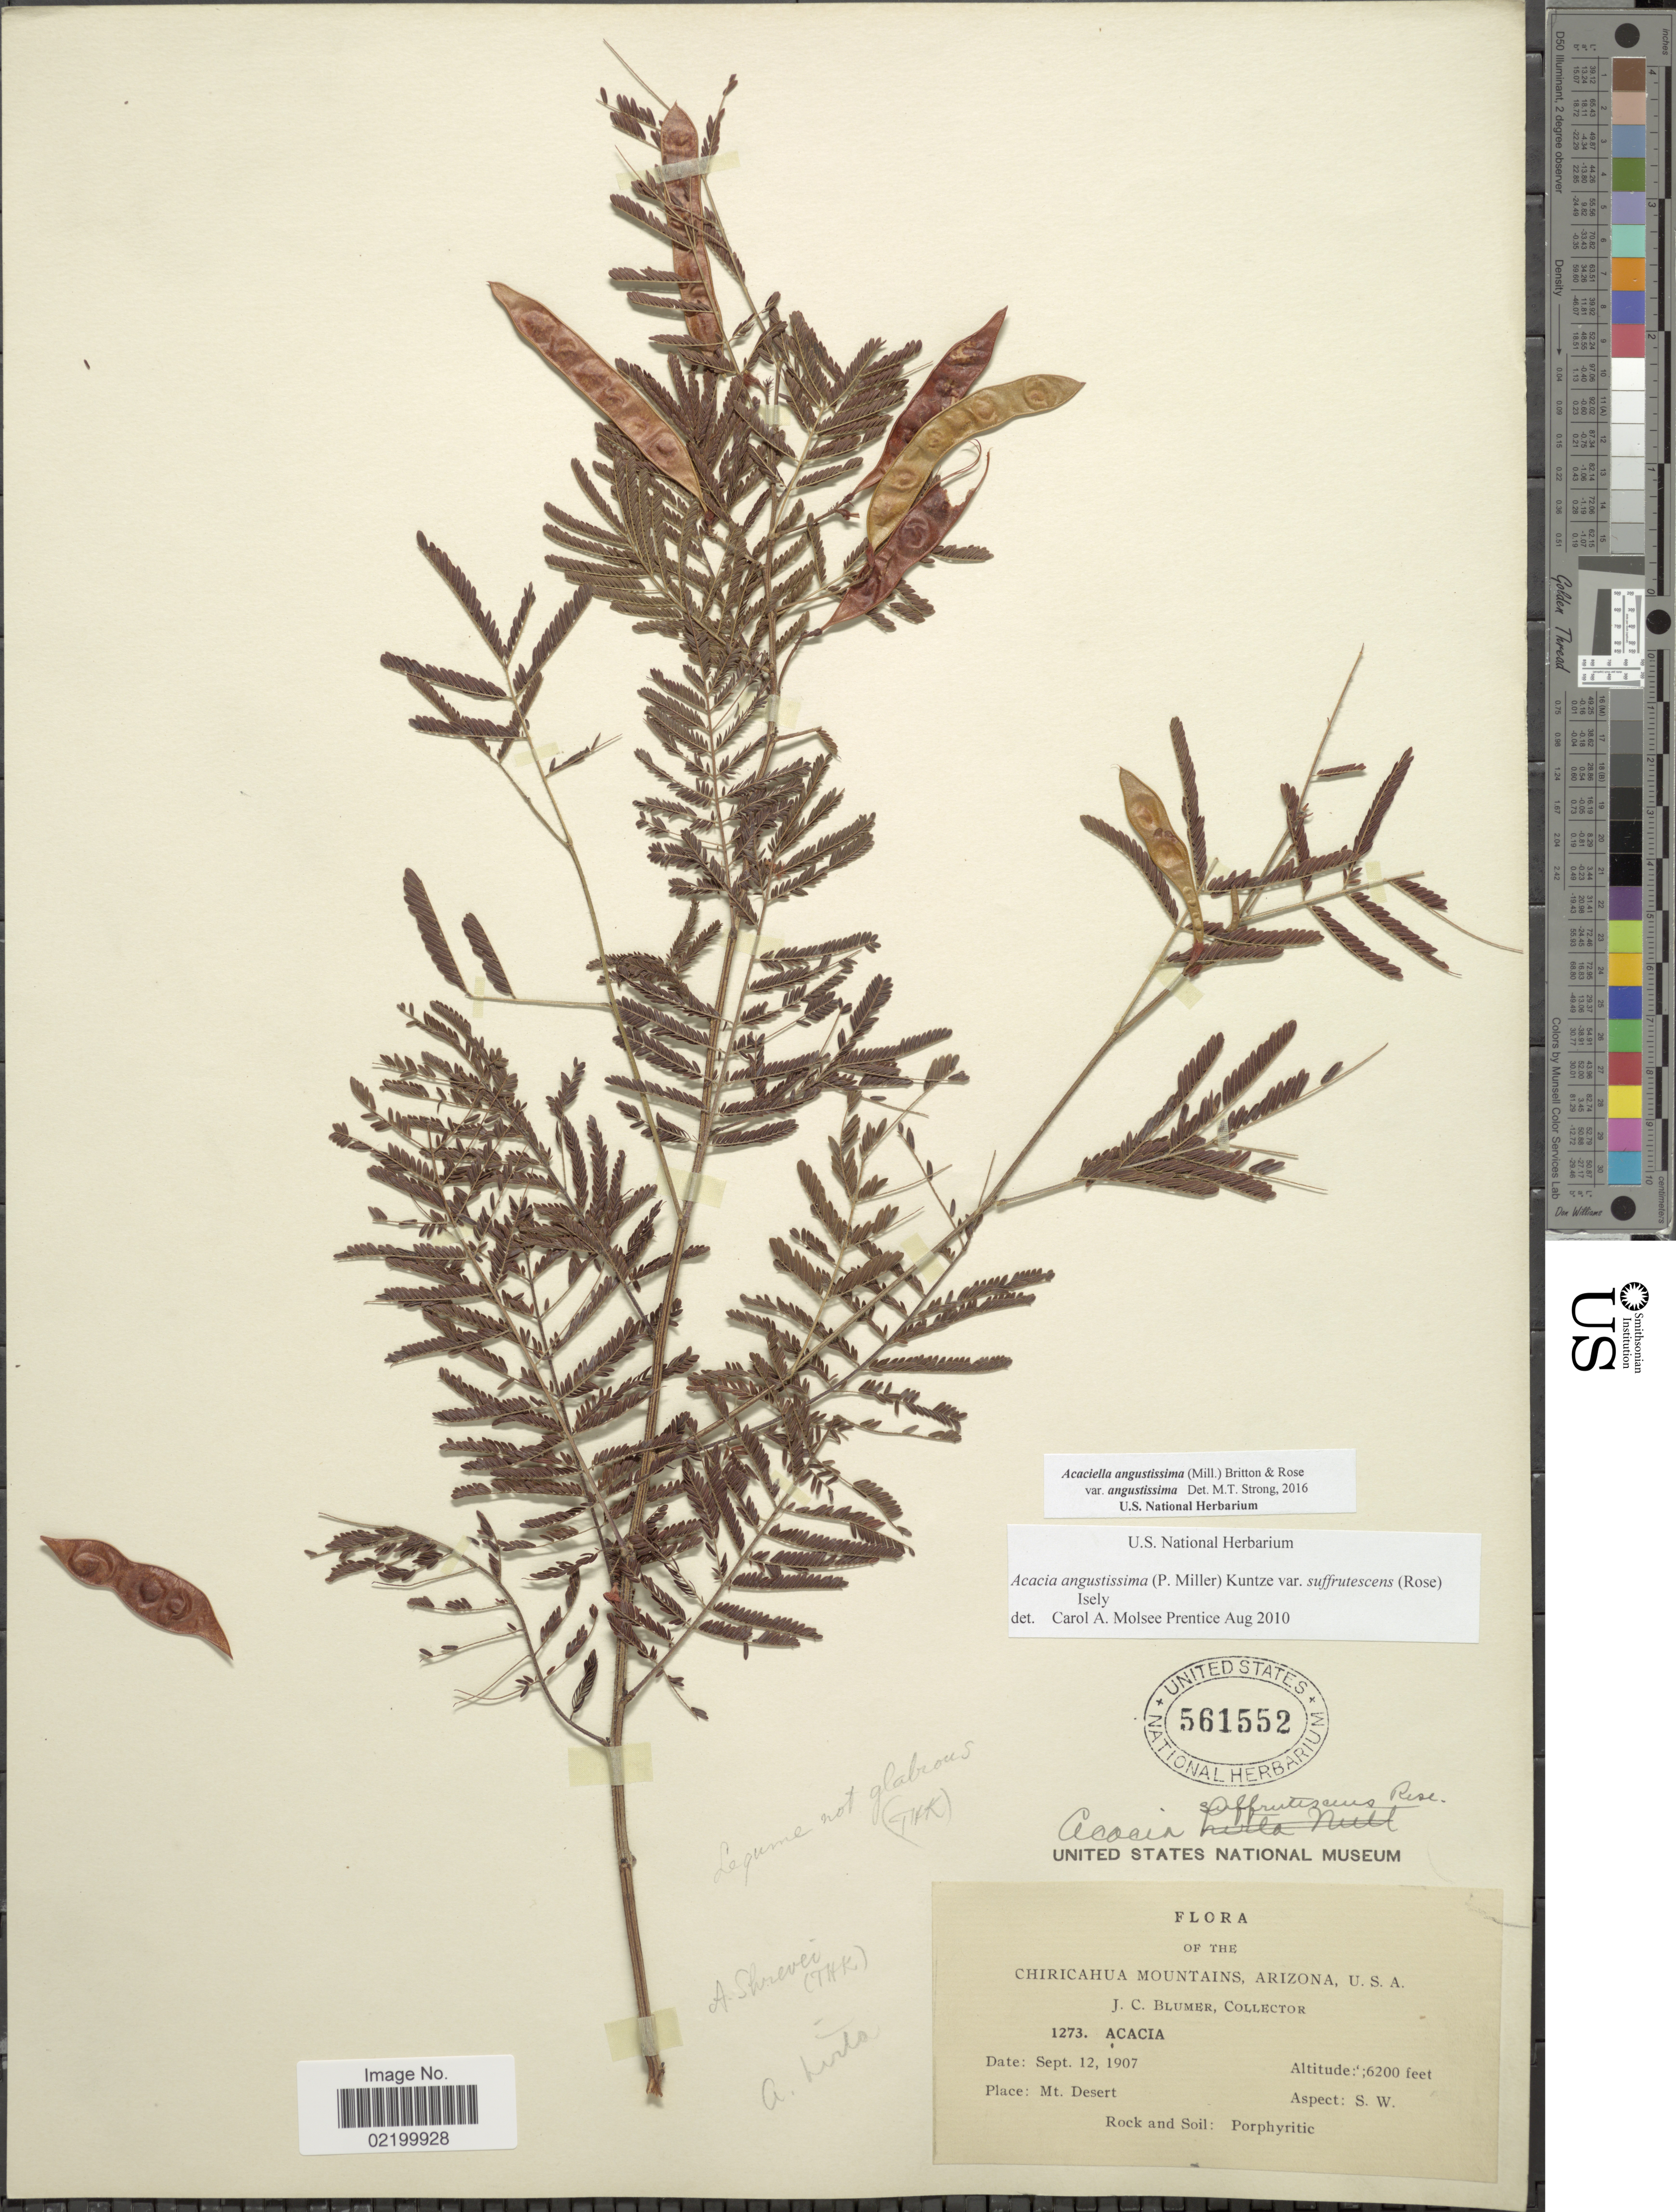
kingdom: Plantae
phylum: Tracheophyta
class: Magnoliopsida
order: Fabales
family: Fabaceae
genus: Acaciella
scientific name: Acaciella angustissima var. angustissima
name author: (Mill.) Britton & Rose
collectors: J. C. Blumer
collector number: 1273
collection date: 1907-09-12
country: United States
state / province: Arizona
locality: Chiricahua Mountains. Mt. Desert.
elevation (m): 1890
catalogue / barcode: US 561552